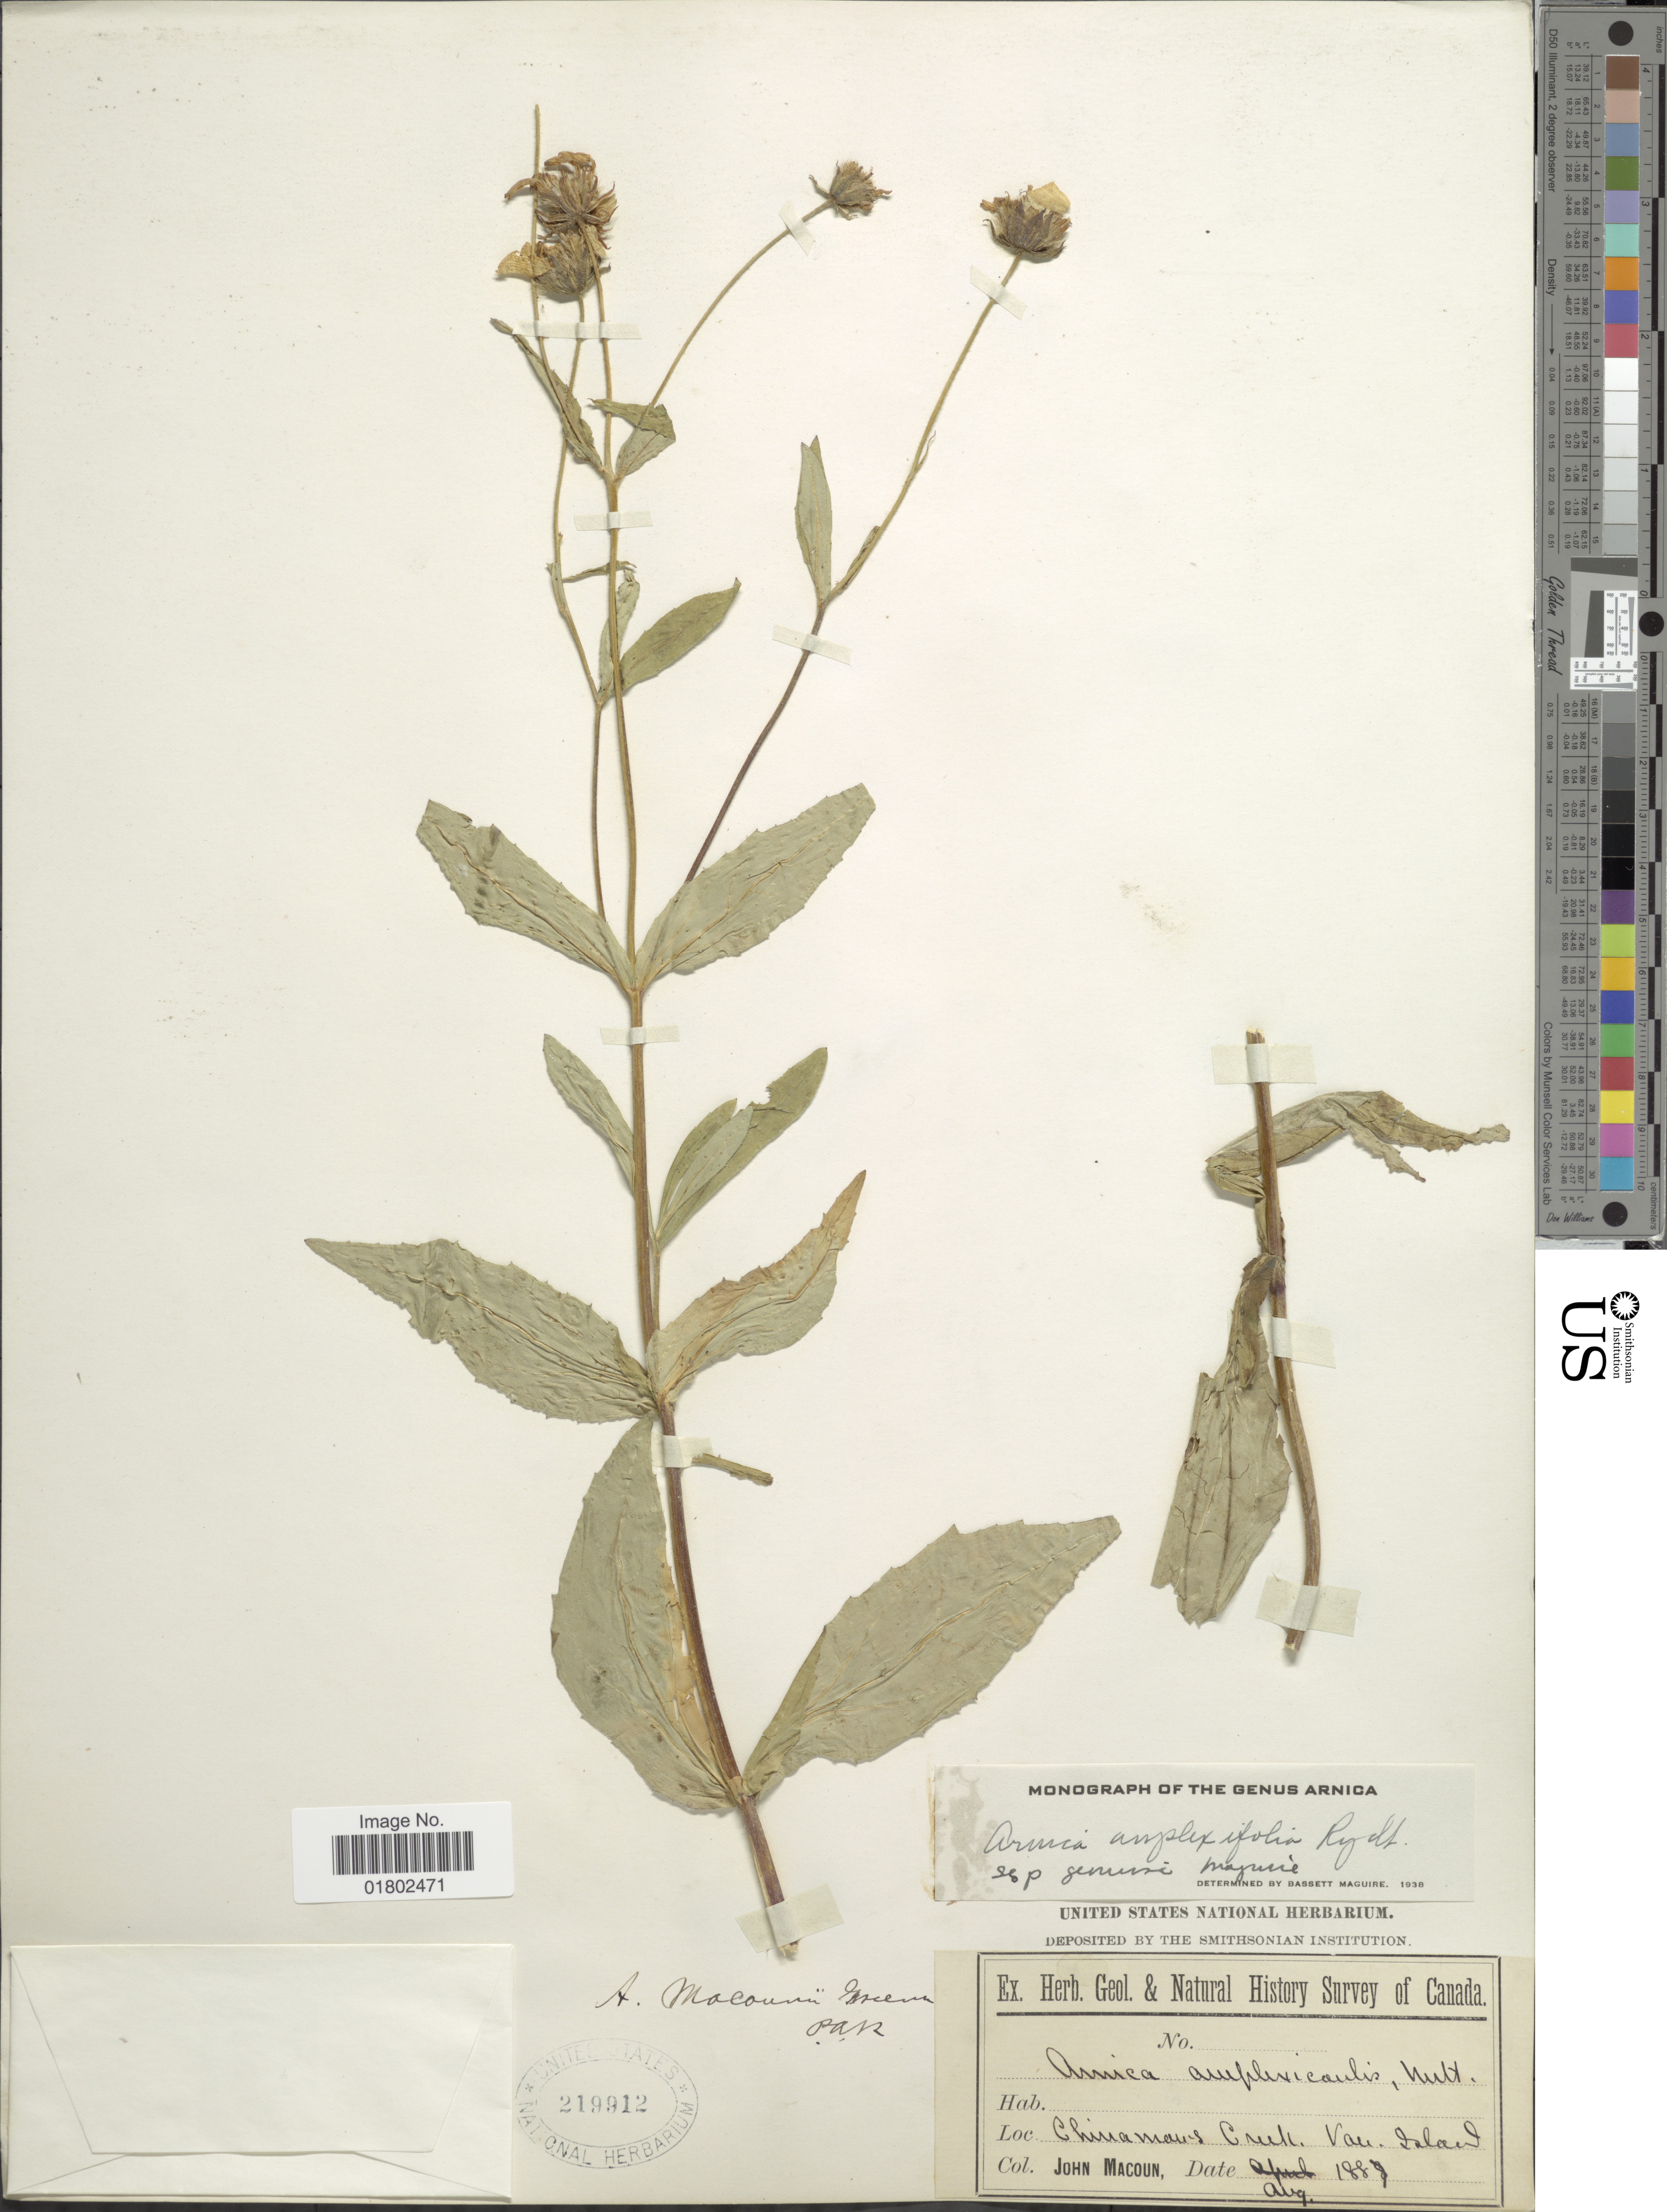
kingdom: Plantae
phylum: Tracheophyta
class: Magnoliopsida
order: Asterales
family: Asteraceae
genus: Arnica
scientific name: Arnica amplexifolia subsp. genuina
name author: Maguire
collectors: J. Macoun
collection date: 1887-08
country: Canada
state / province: British Columbia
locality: Chinamows Creek, Van. Island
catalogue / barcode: US 219912